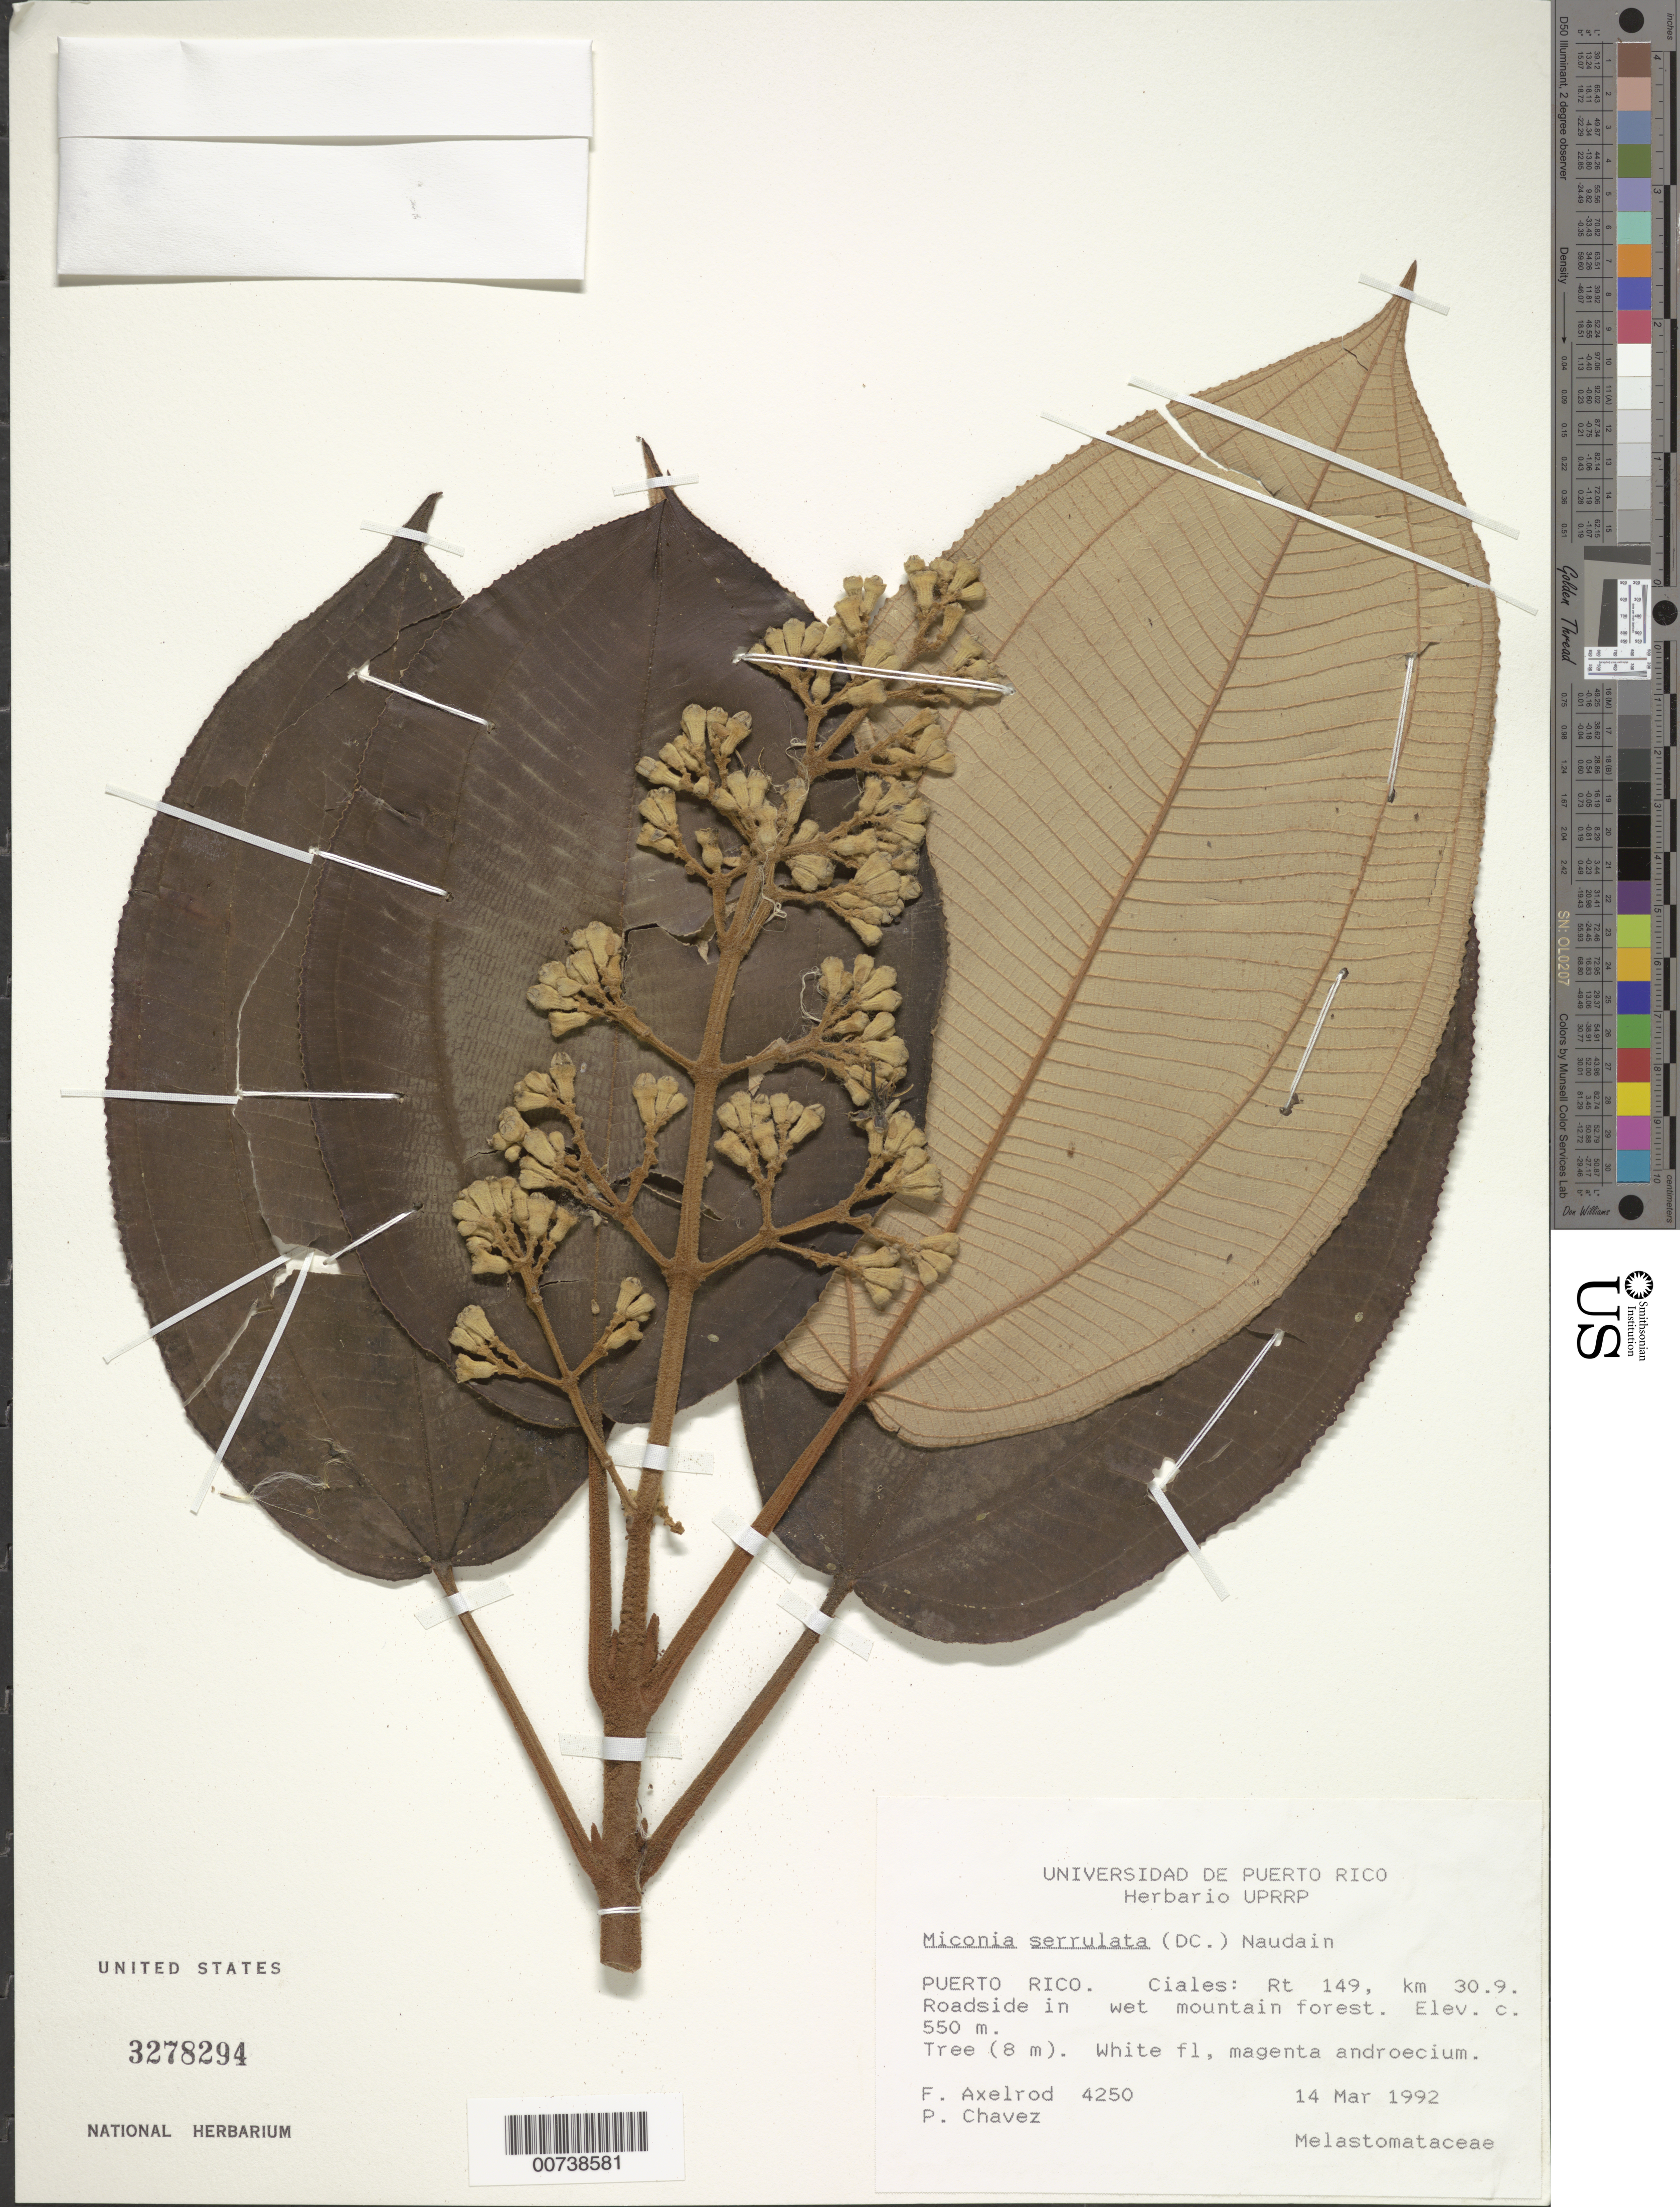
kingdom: Plantae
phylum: Tracheophyta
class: Magnoliopsida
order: Myrtales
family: Melastomataceae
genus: Miconia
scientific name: Miconia serrulata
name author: (DC.) Naudin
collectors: F. S. Axelrod & P. Chavez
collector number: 4250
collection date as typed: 14 Mar 1992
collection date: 1992-03-14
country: Puerto Rico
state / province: Ciales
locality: Ciales: Rt 149, km 30.9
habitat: Roadside in wet mountain forest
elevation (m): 550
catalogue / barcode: US 3278294